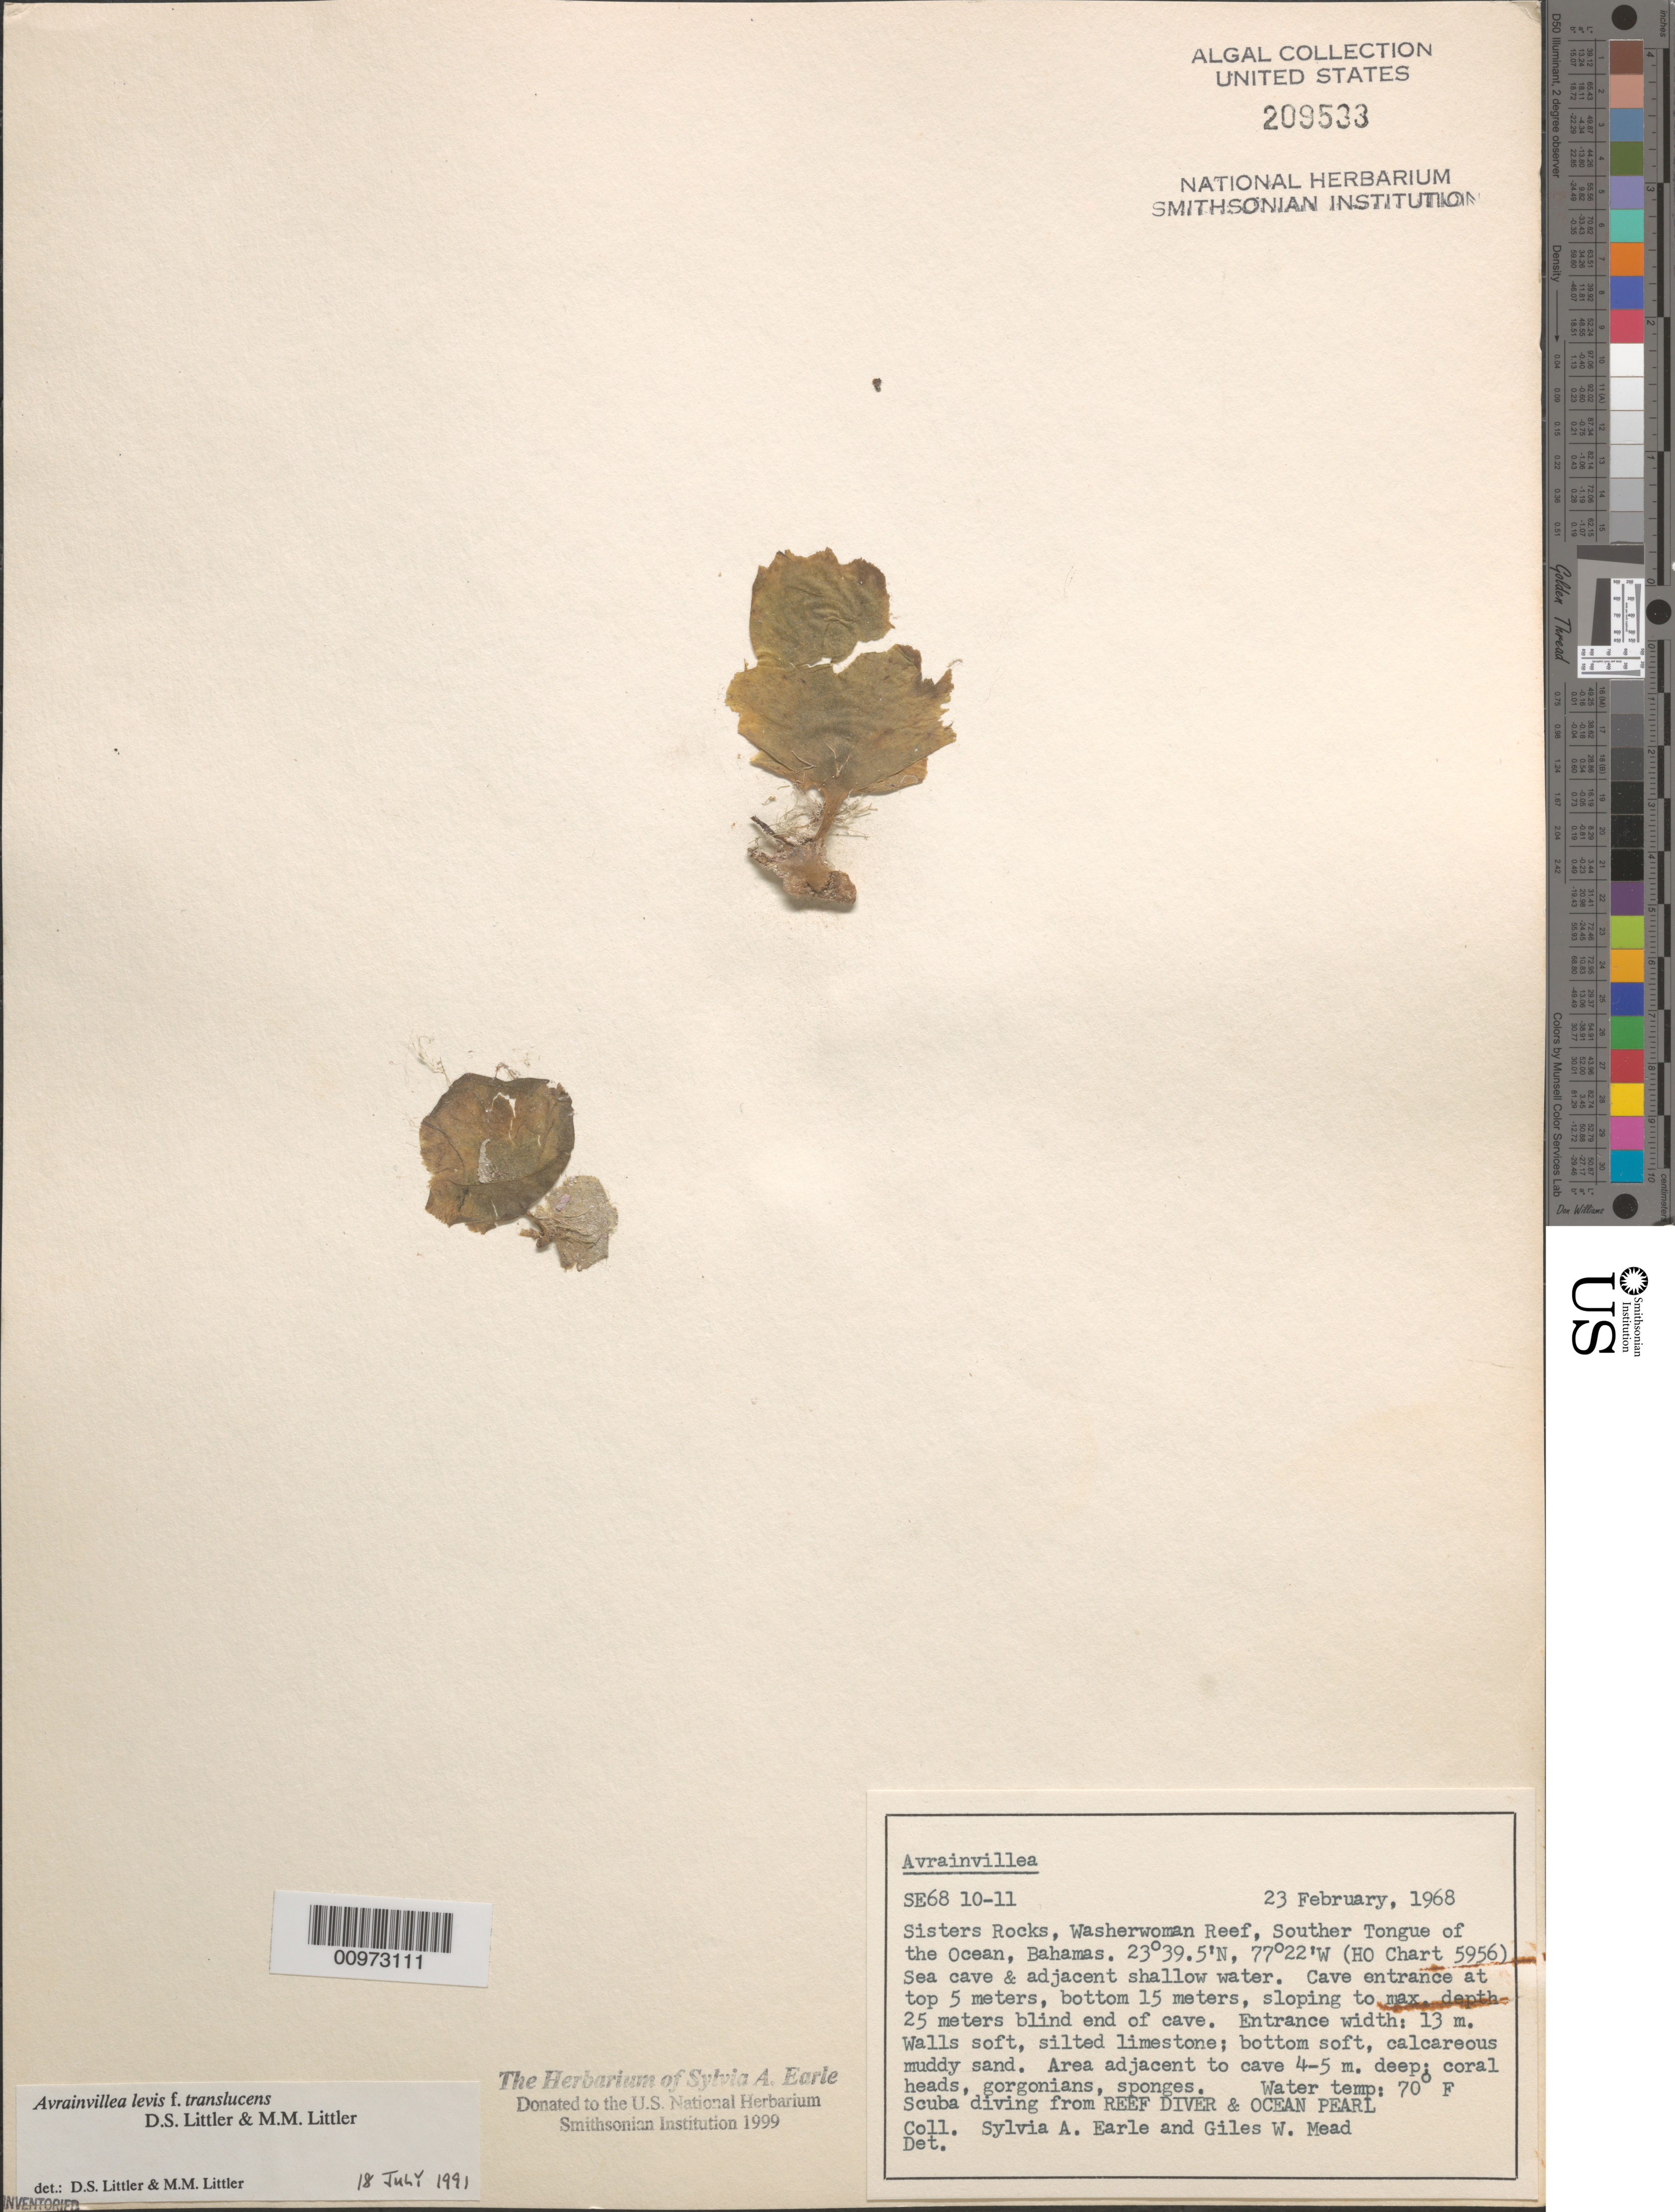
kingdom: Plantae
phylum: Chlorophyta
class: Ulvophyceae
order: Bryopsidales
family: Dichotomosiphonaceae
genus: Avrainvillea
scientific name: Avrainvillea levis f. translucens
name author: D.S. Littler & Littler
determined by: Littler, D. S.; Littler, M. M.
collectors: S. A. Earle & G. W. Mead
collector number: SE 6810-11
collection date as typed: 23 Feb 1968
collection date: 1968-02-23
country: Bahamas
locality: Sisters Rocks, Washerwoman Reef, Southern Tongue of the Ocean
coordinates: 23 39.5' N, 77 22' W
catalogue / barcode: US 209533